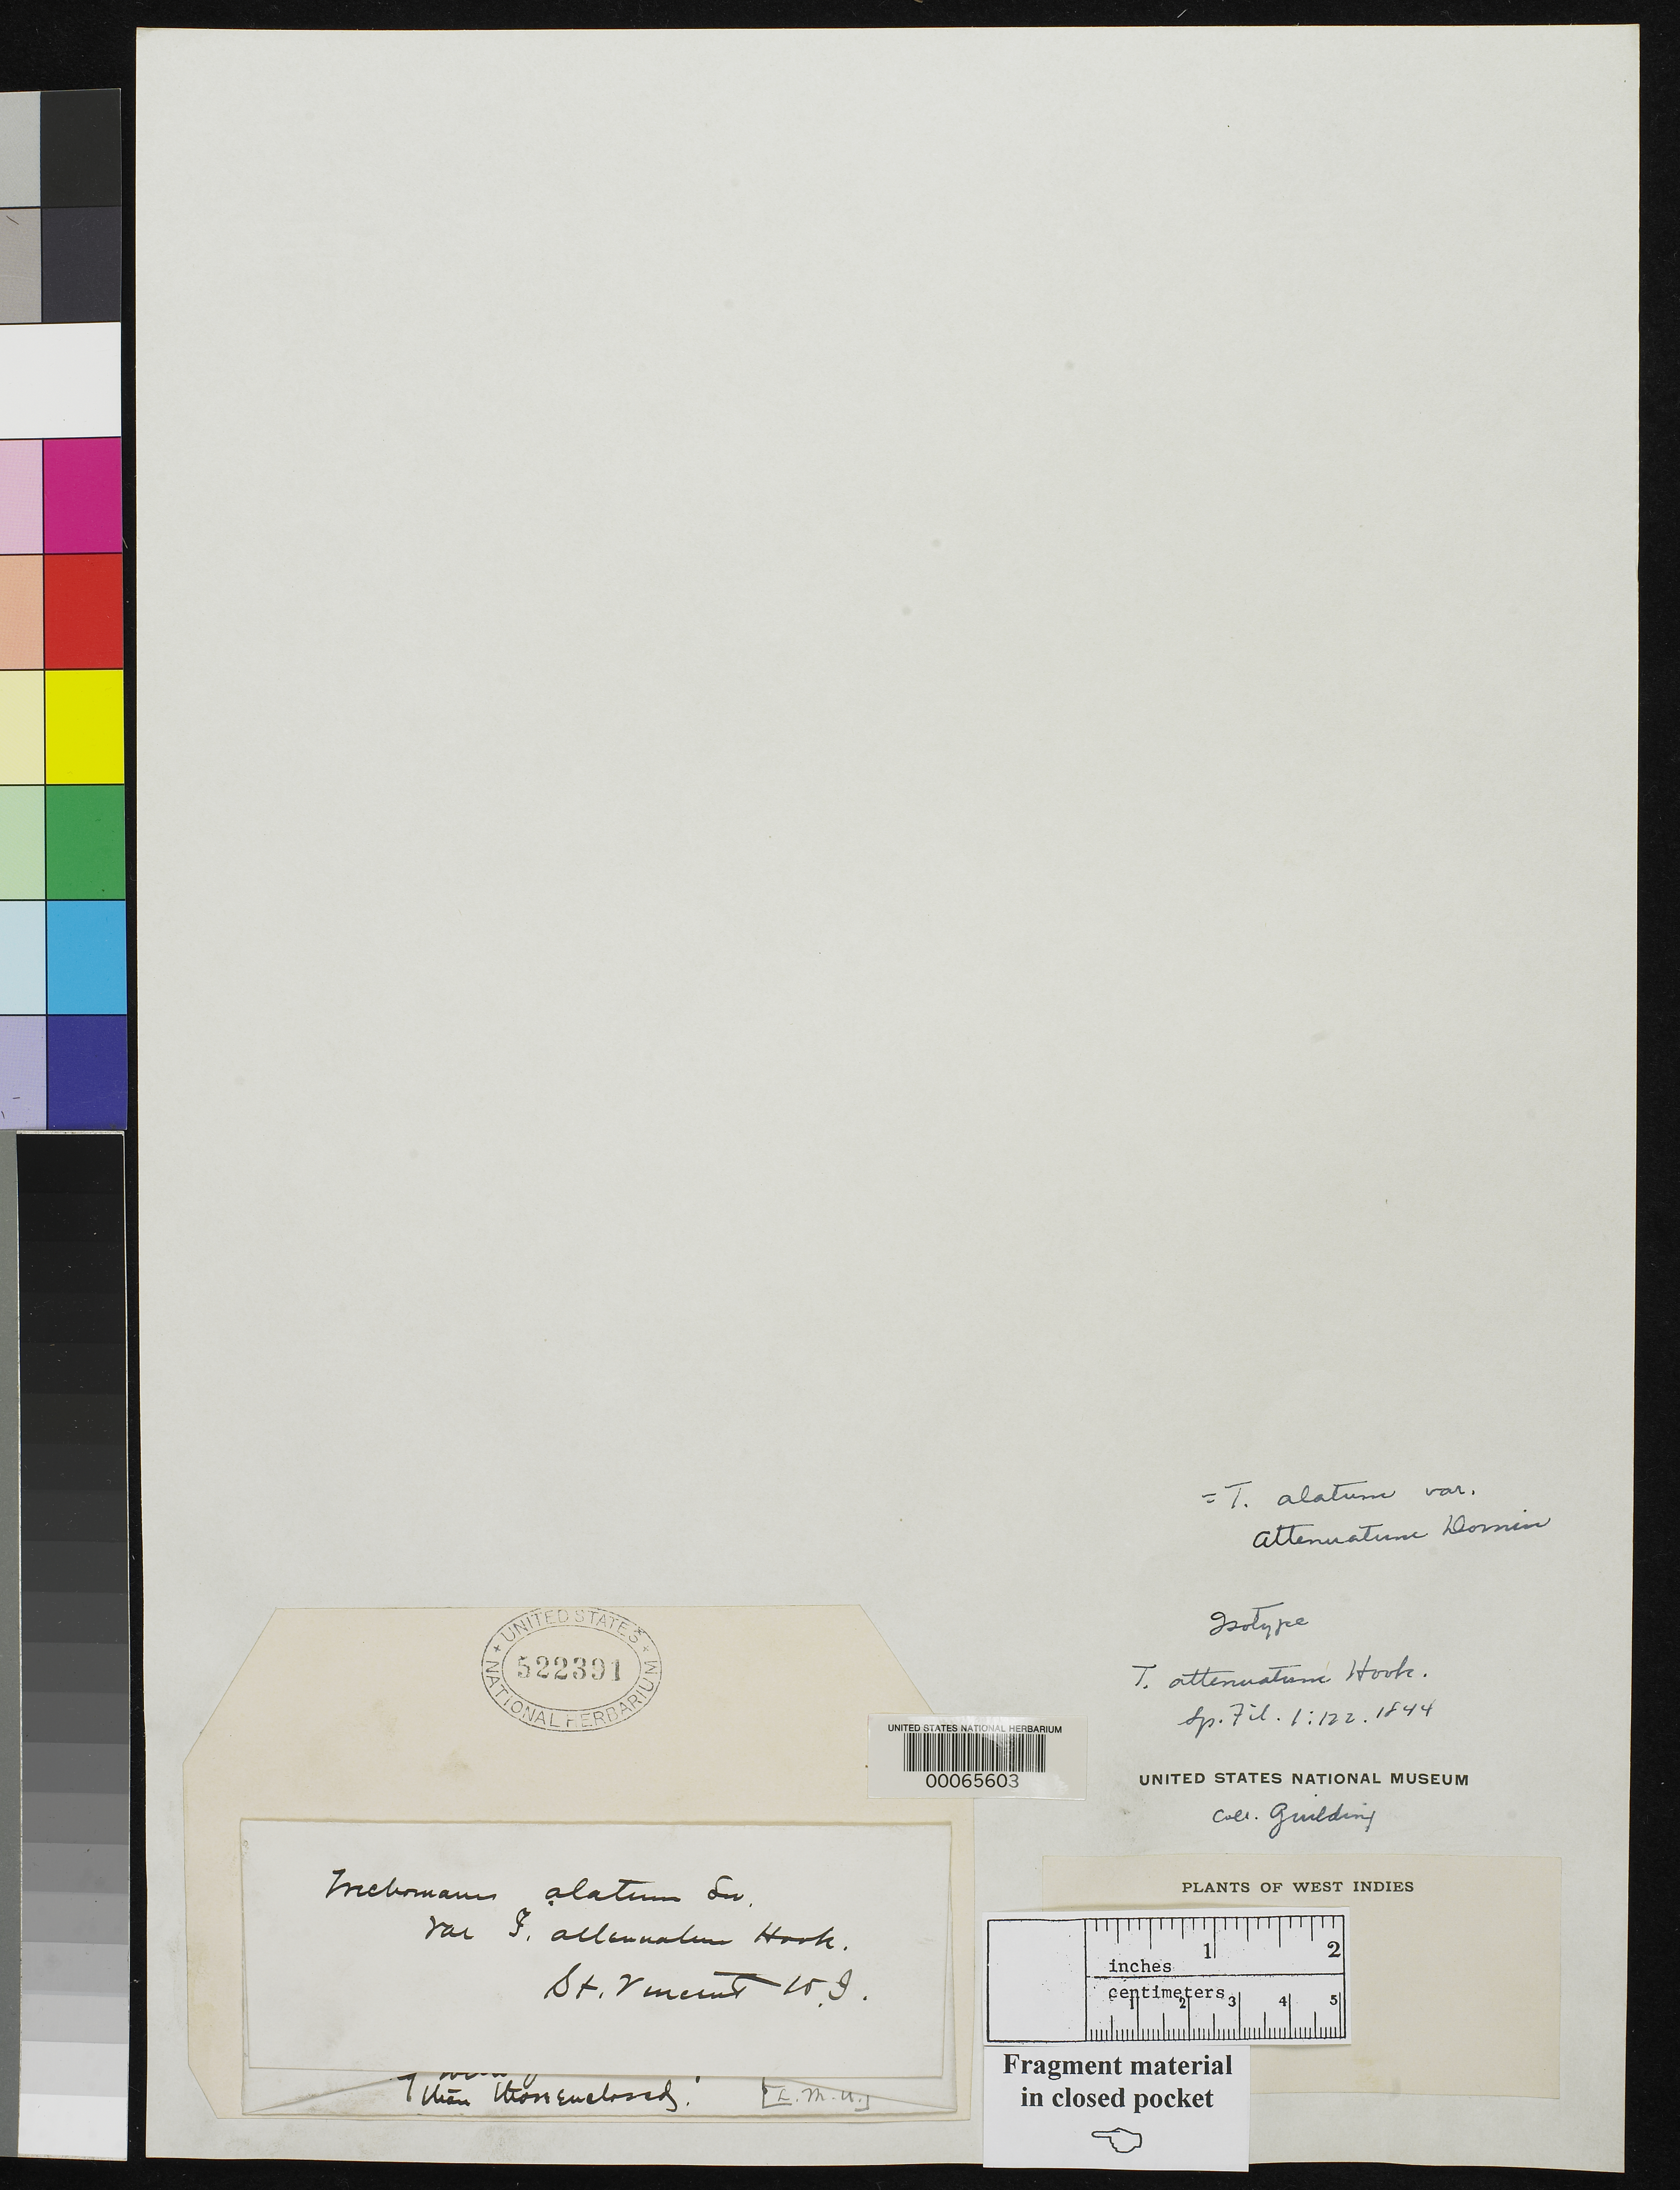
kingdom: Plantae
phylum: Tracheophyta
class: Polypodiopsida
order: Hymenophyllales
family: Hymenophyllaceae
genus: Trichomanes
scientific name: Trichomanes attenuatum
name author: Hook.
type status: Type Collection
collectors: L. Guilding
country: St. Vincent - Grenadines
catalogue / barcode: US 522391